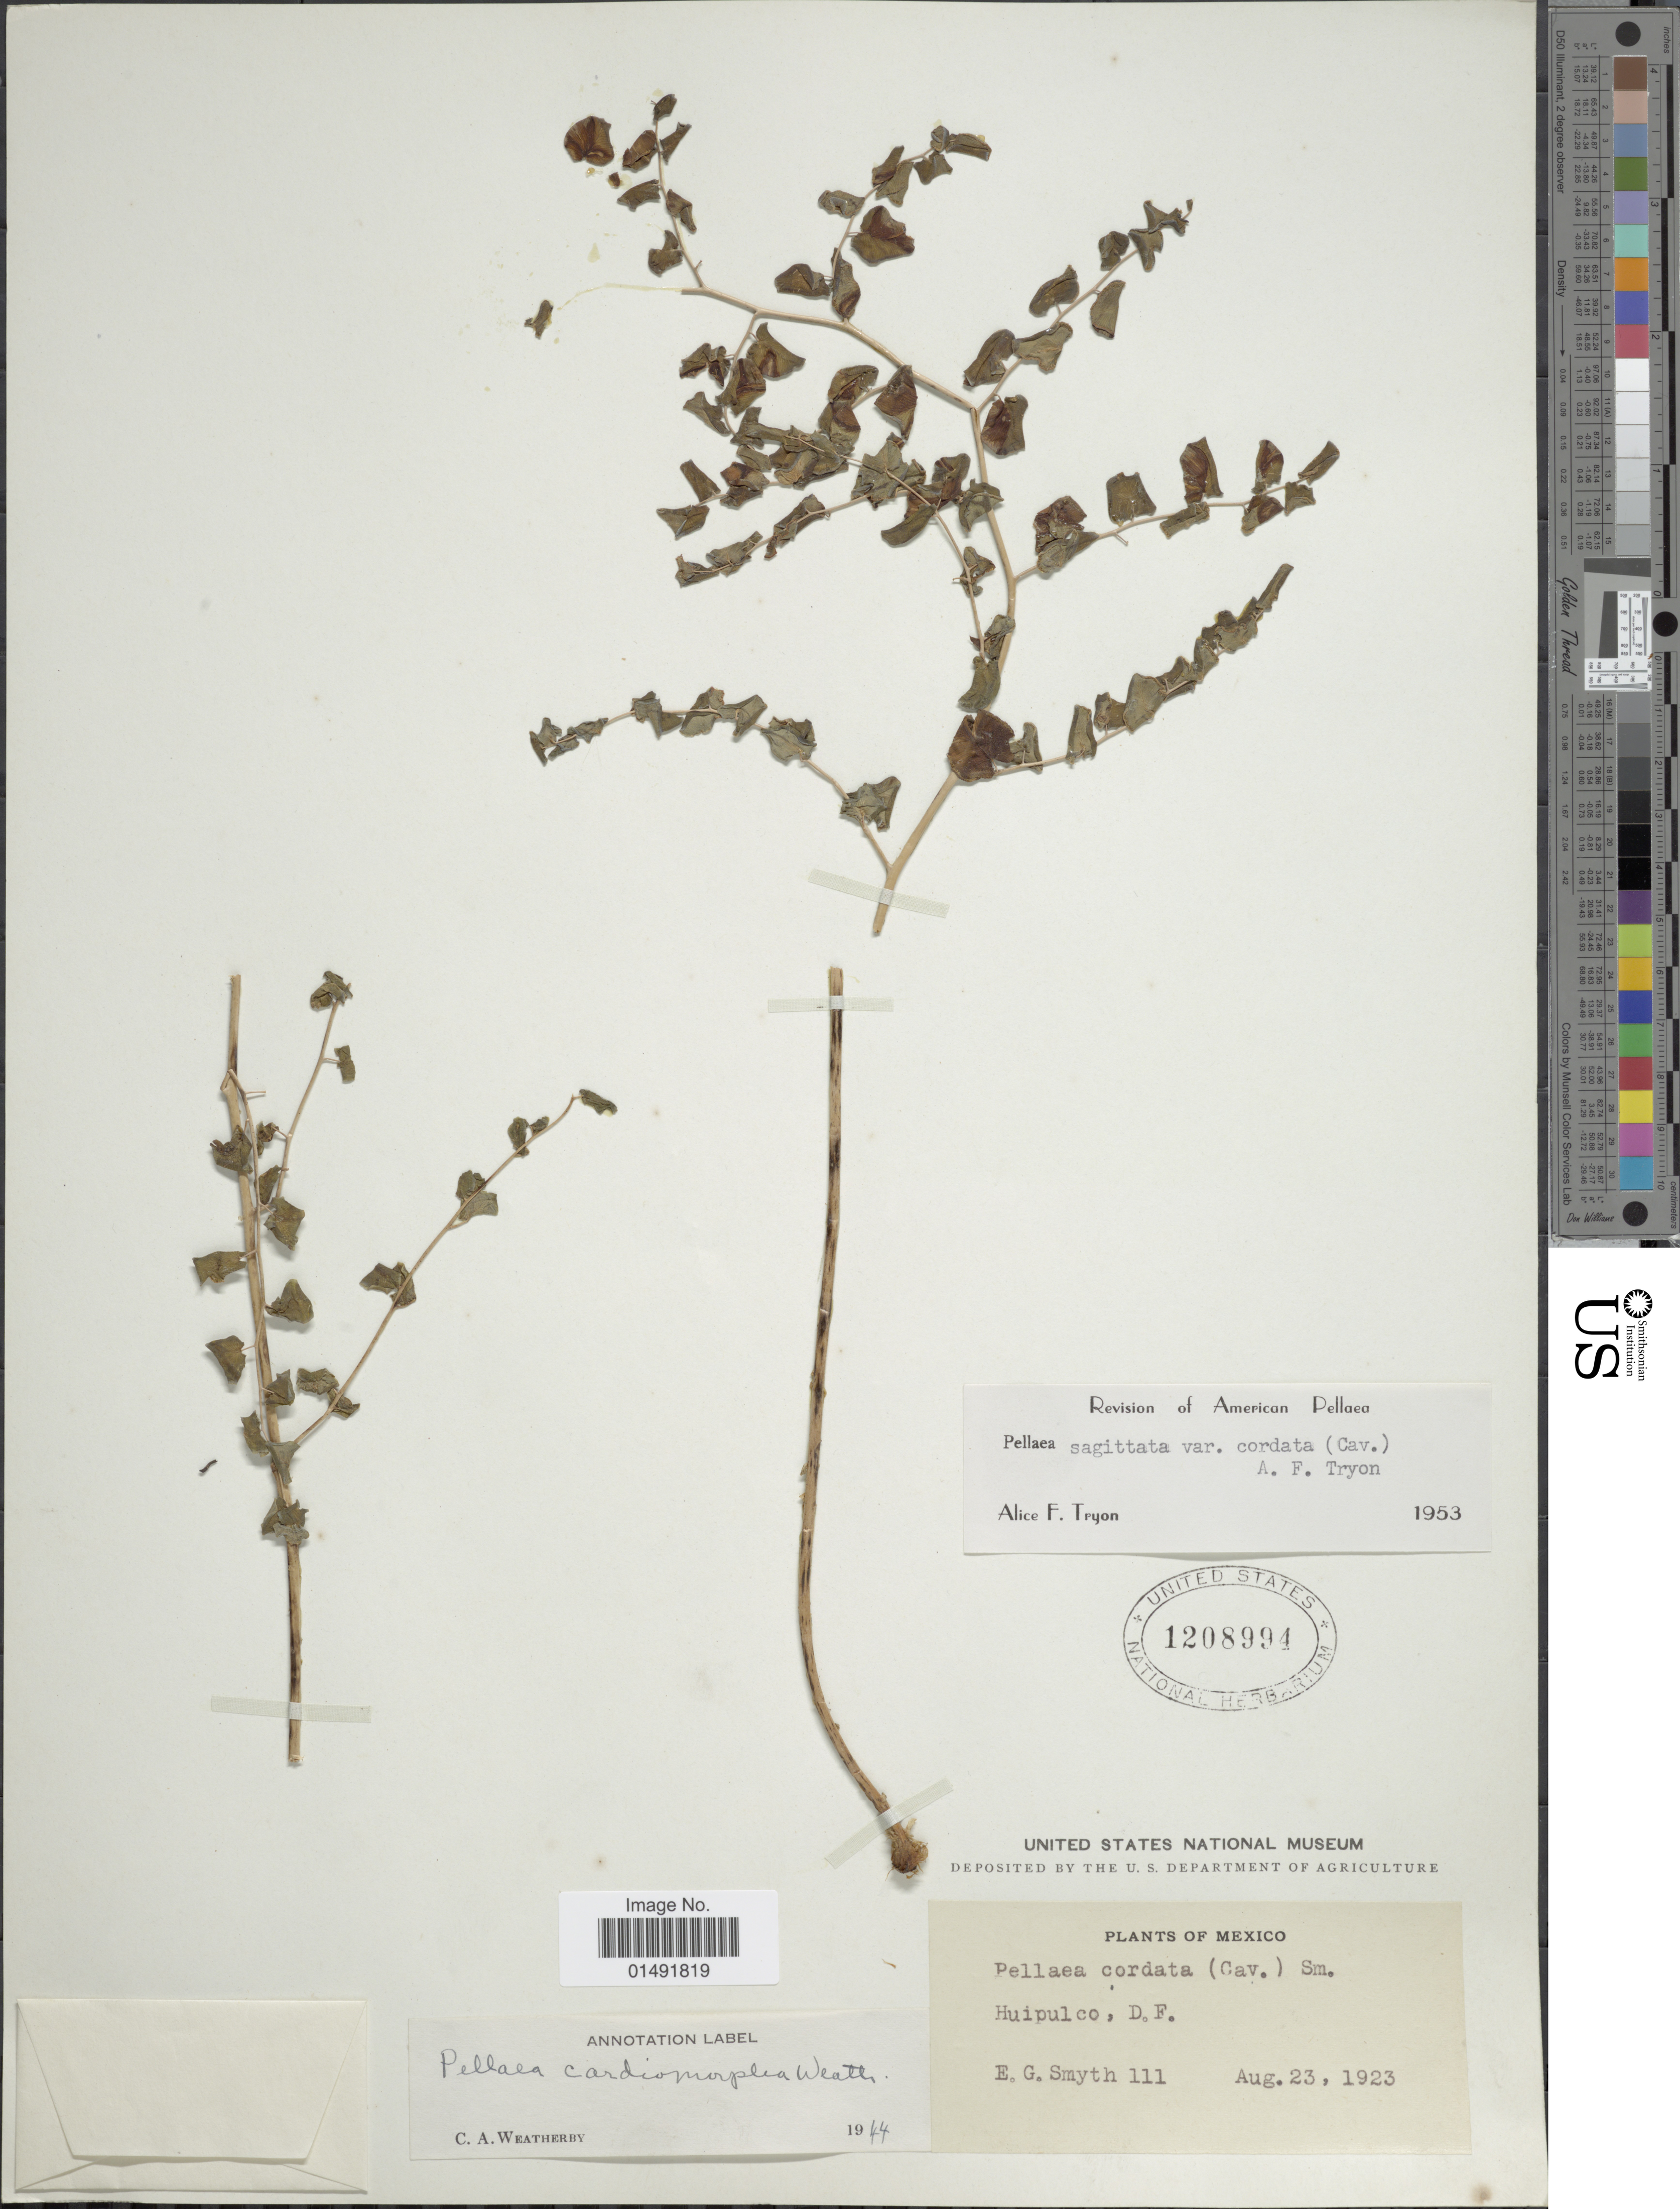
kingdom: Plantae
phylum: Tracheophyta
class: Polypodiopsida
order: Polypodiales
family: Pteridaceae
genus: Pellaea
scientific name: Pellaea cordifolia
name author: (Sessé) A.R. Sm.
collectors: E. Smyth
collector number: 111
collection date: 1923-08-23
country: Mexico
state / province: Distrito Federal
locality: Huipulco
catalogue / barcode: US 1208994